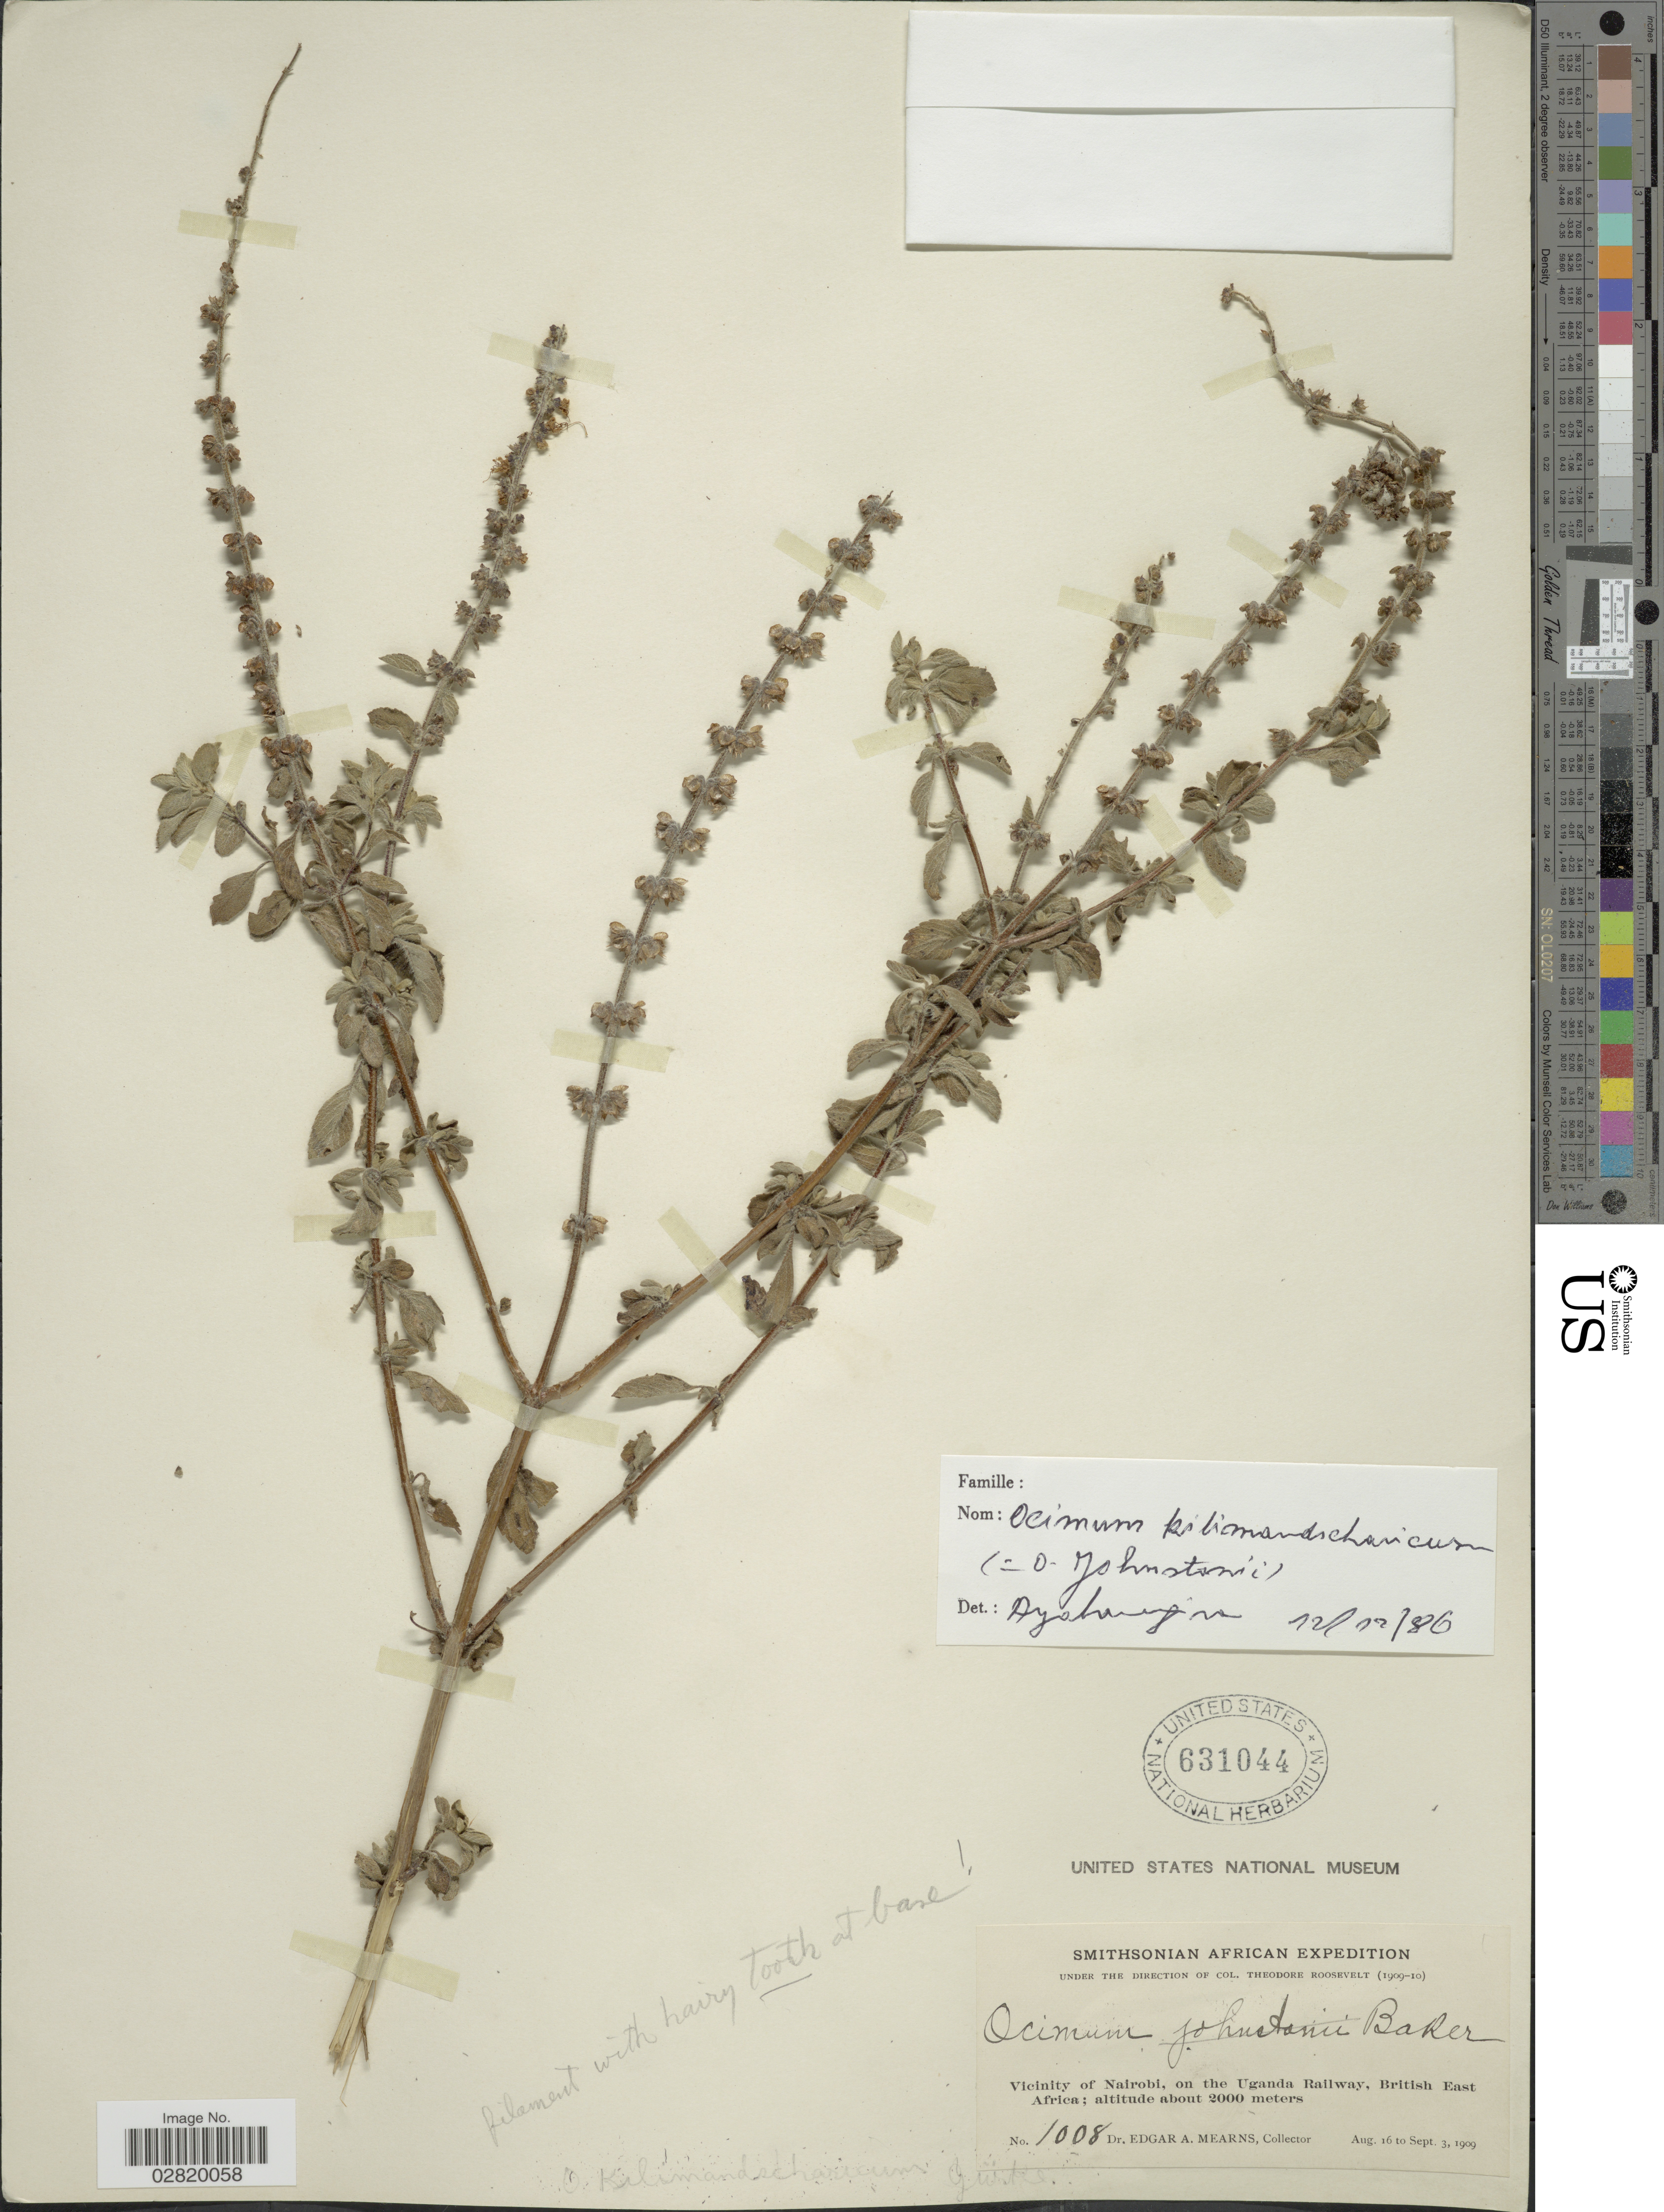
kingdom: Plantae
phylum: Tracheophyta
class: Magnoliopsida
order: Lamiales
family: Lamiaceae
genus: Ocimum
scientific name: Ocimum kilimandscharicum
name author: Gürke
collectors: E. A. Mearns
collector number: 1008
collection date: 1909-08-16/1909-09-03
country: Uganda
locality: Vicinity of Nairobi, on the Uganda Railway, British East Africa.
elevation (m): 2000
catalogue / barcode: US 631044